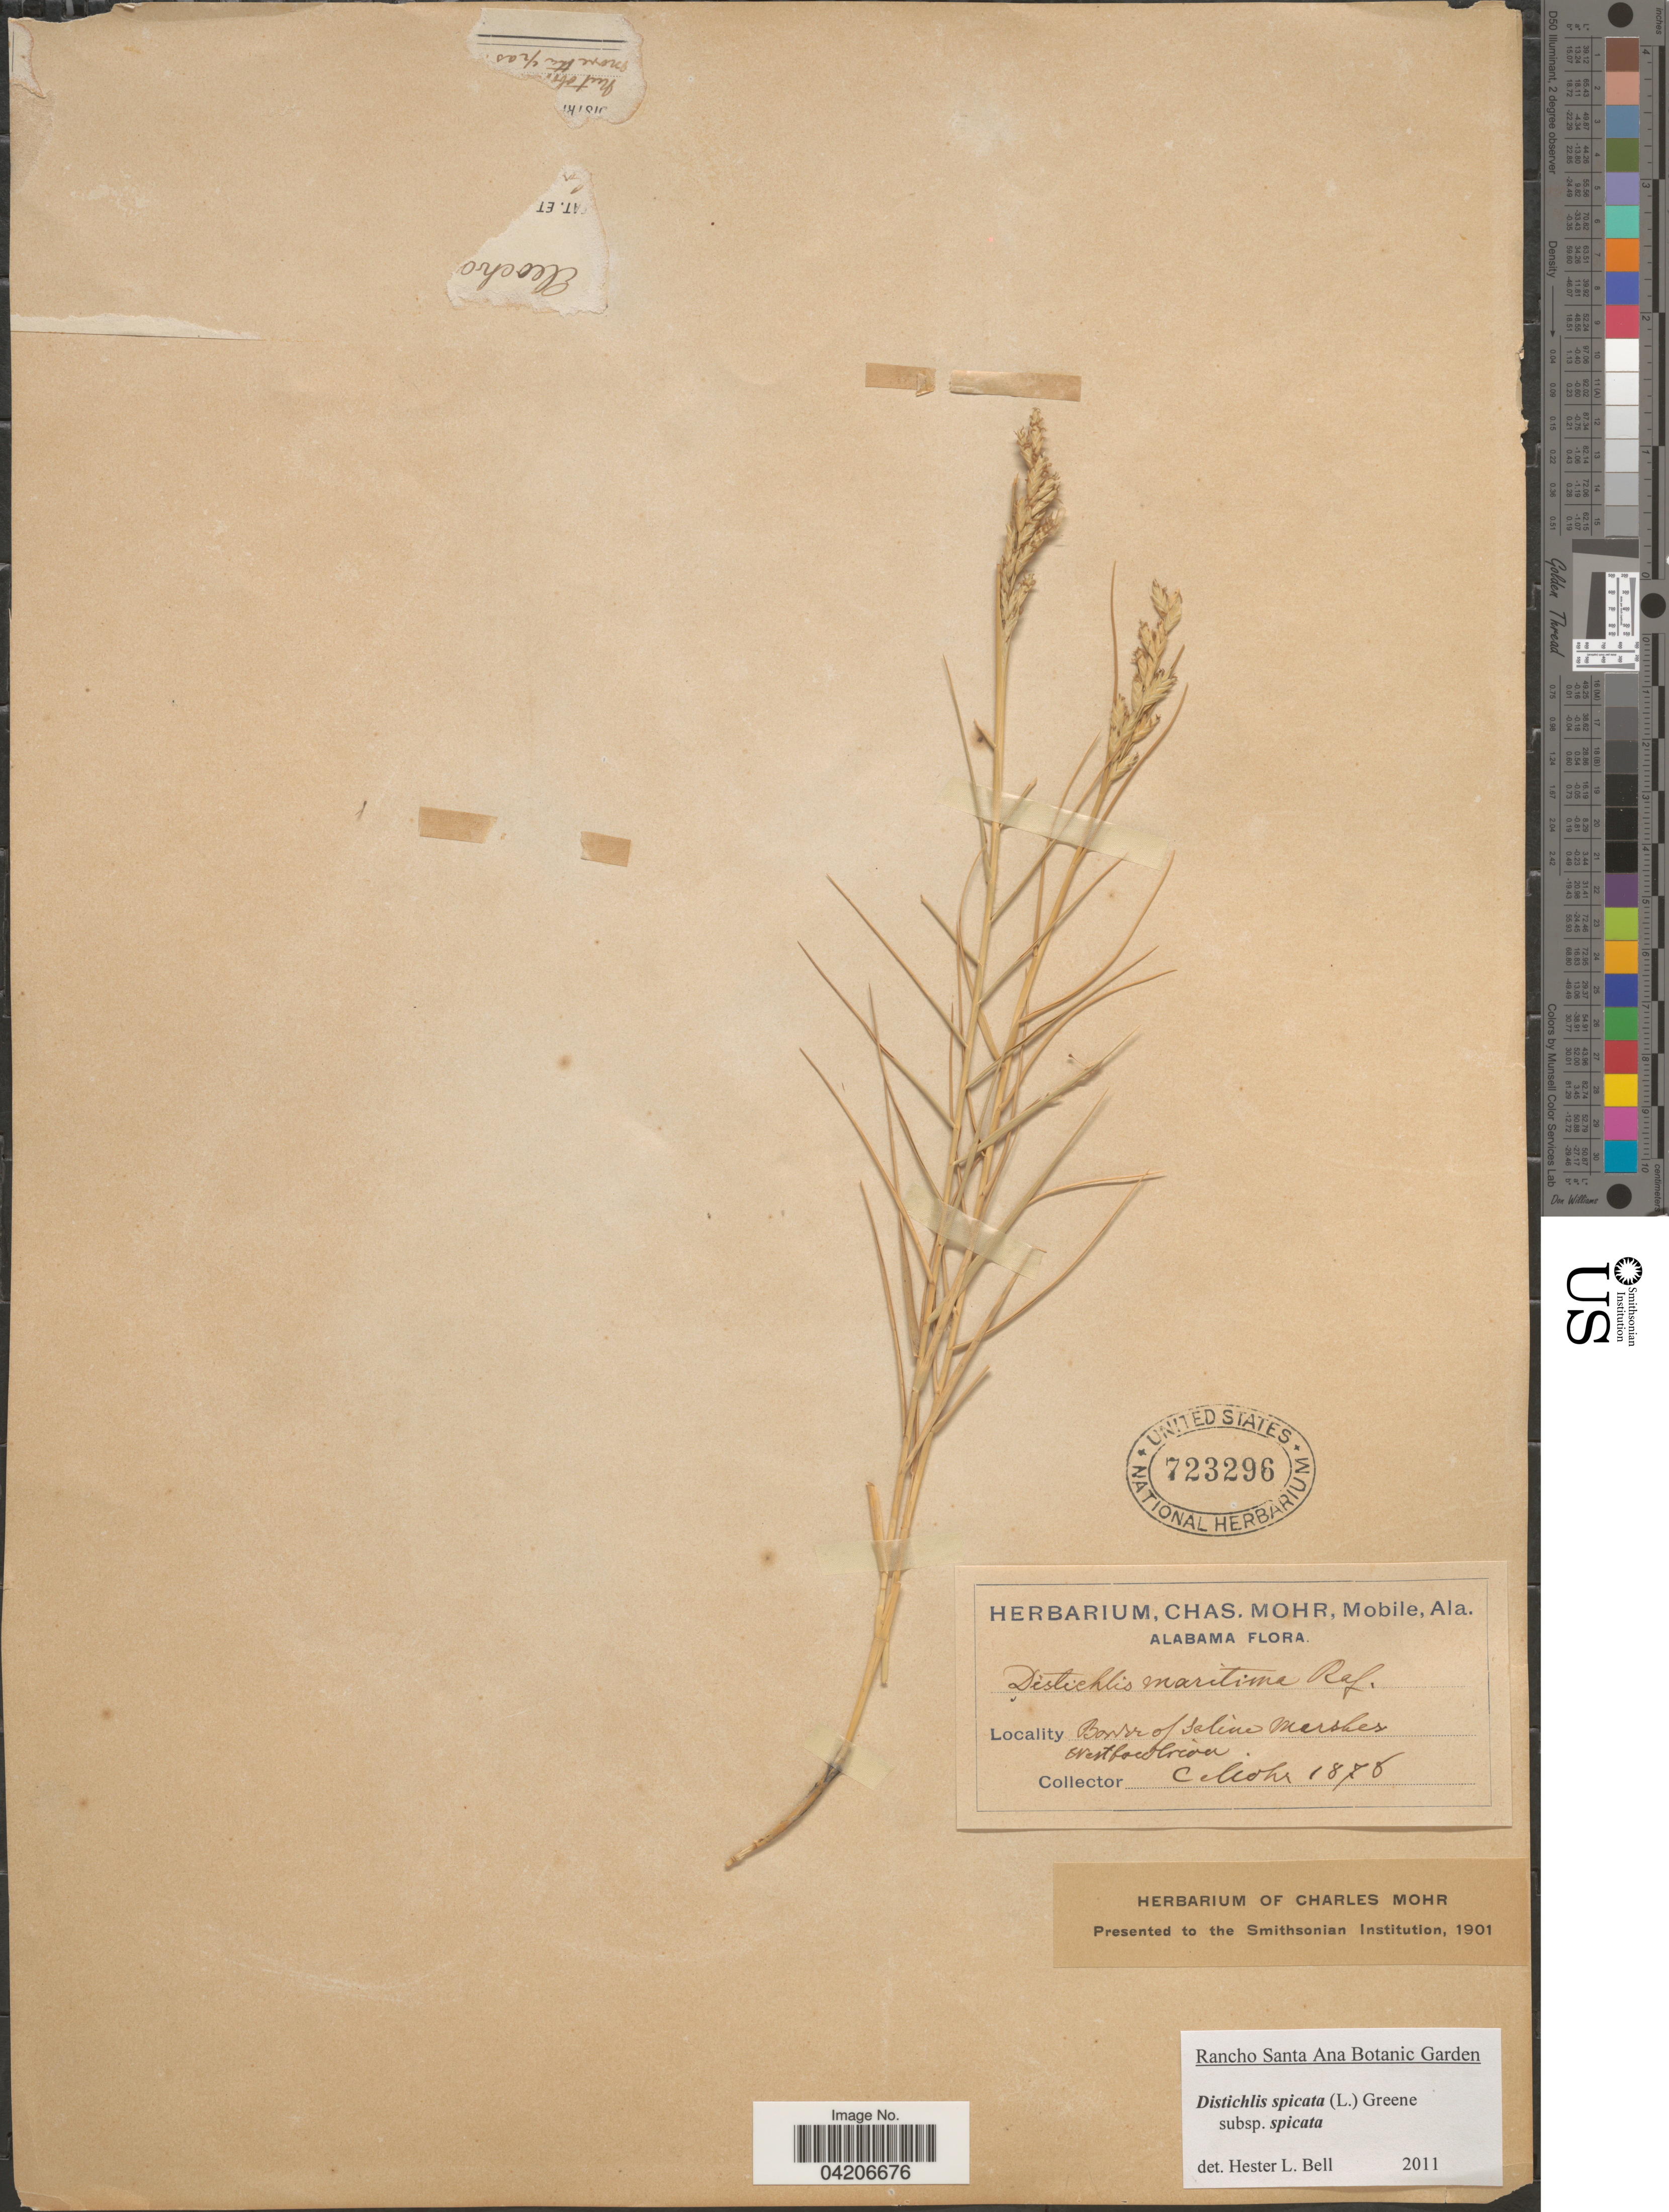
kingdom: Plantae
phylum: Tracheophyta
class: Liliopsida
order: Poales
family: Poaceae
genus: Distichlis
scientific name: Distichlis spicata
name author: (L.) Greene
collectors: C. T. Mohr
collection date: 1876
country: United States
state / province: Alabama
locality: West face of river.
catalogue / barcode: US 723296